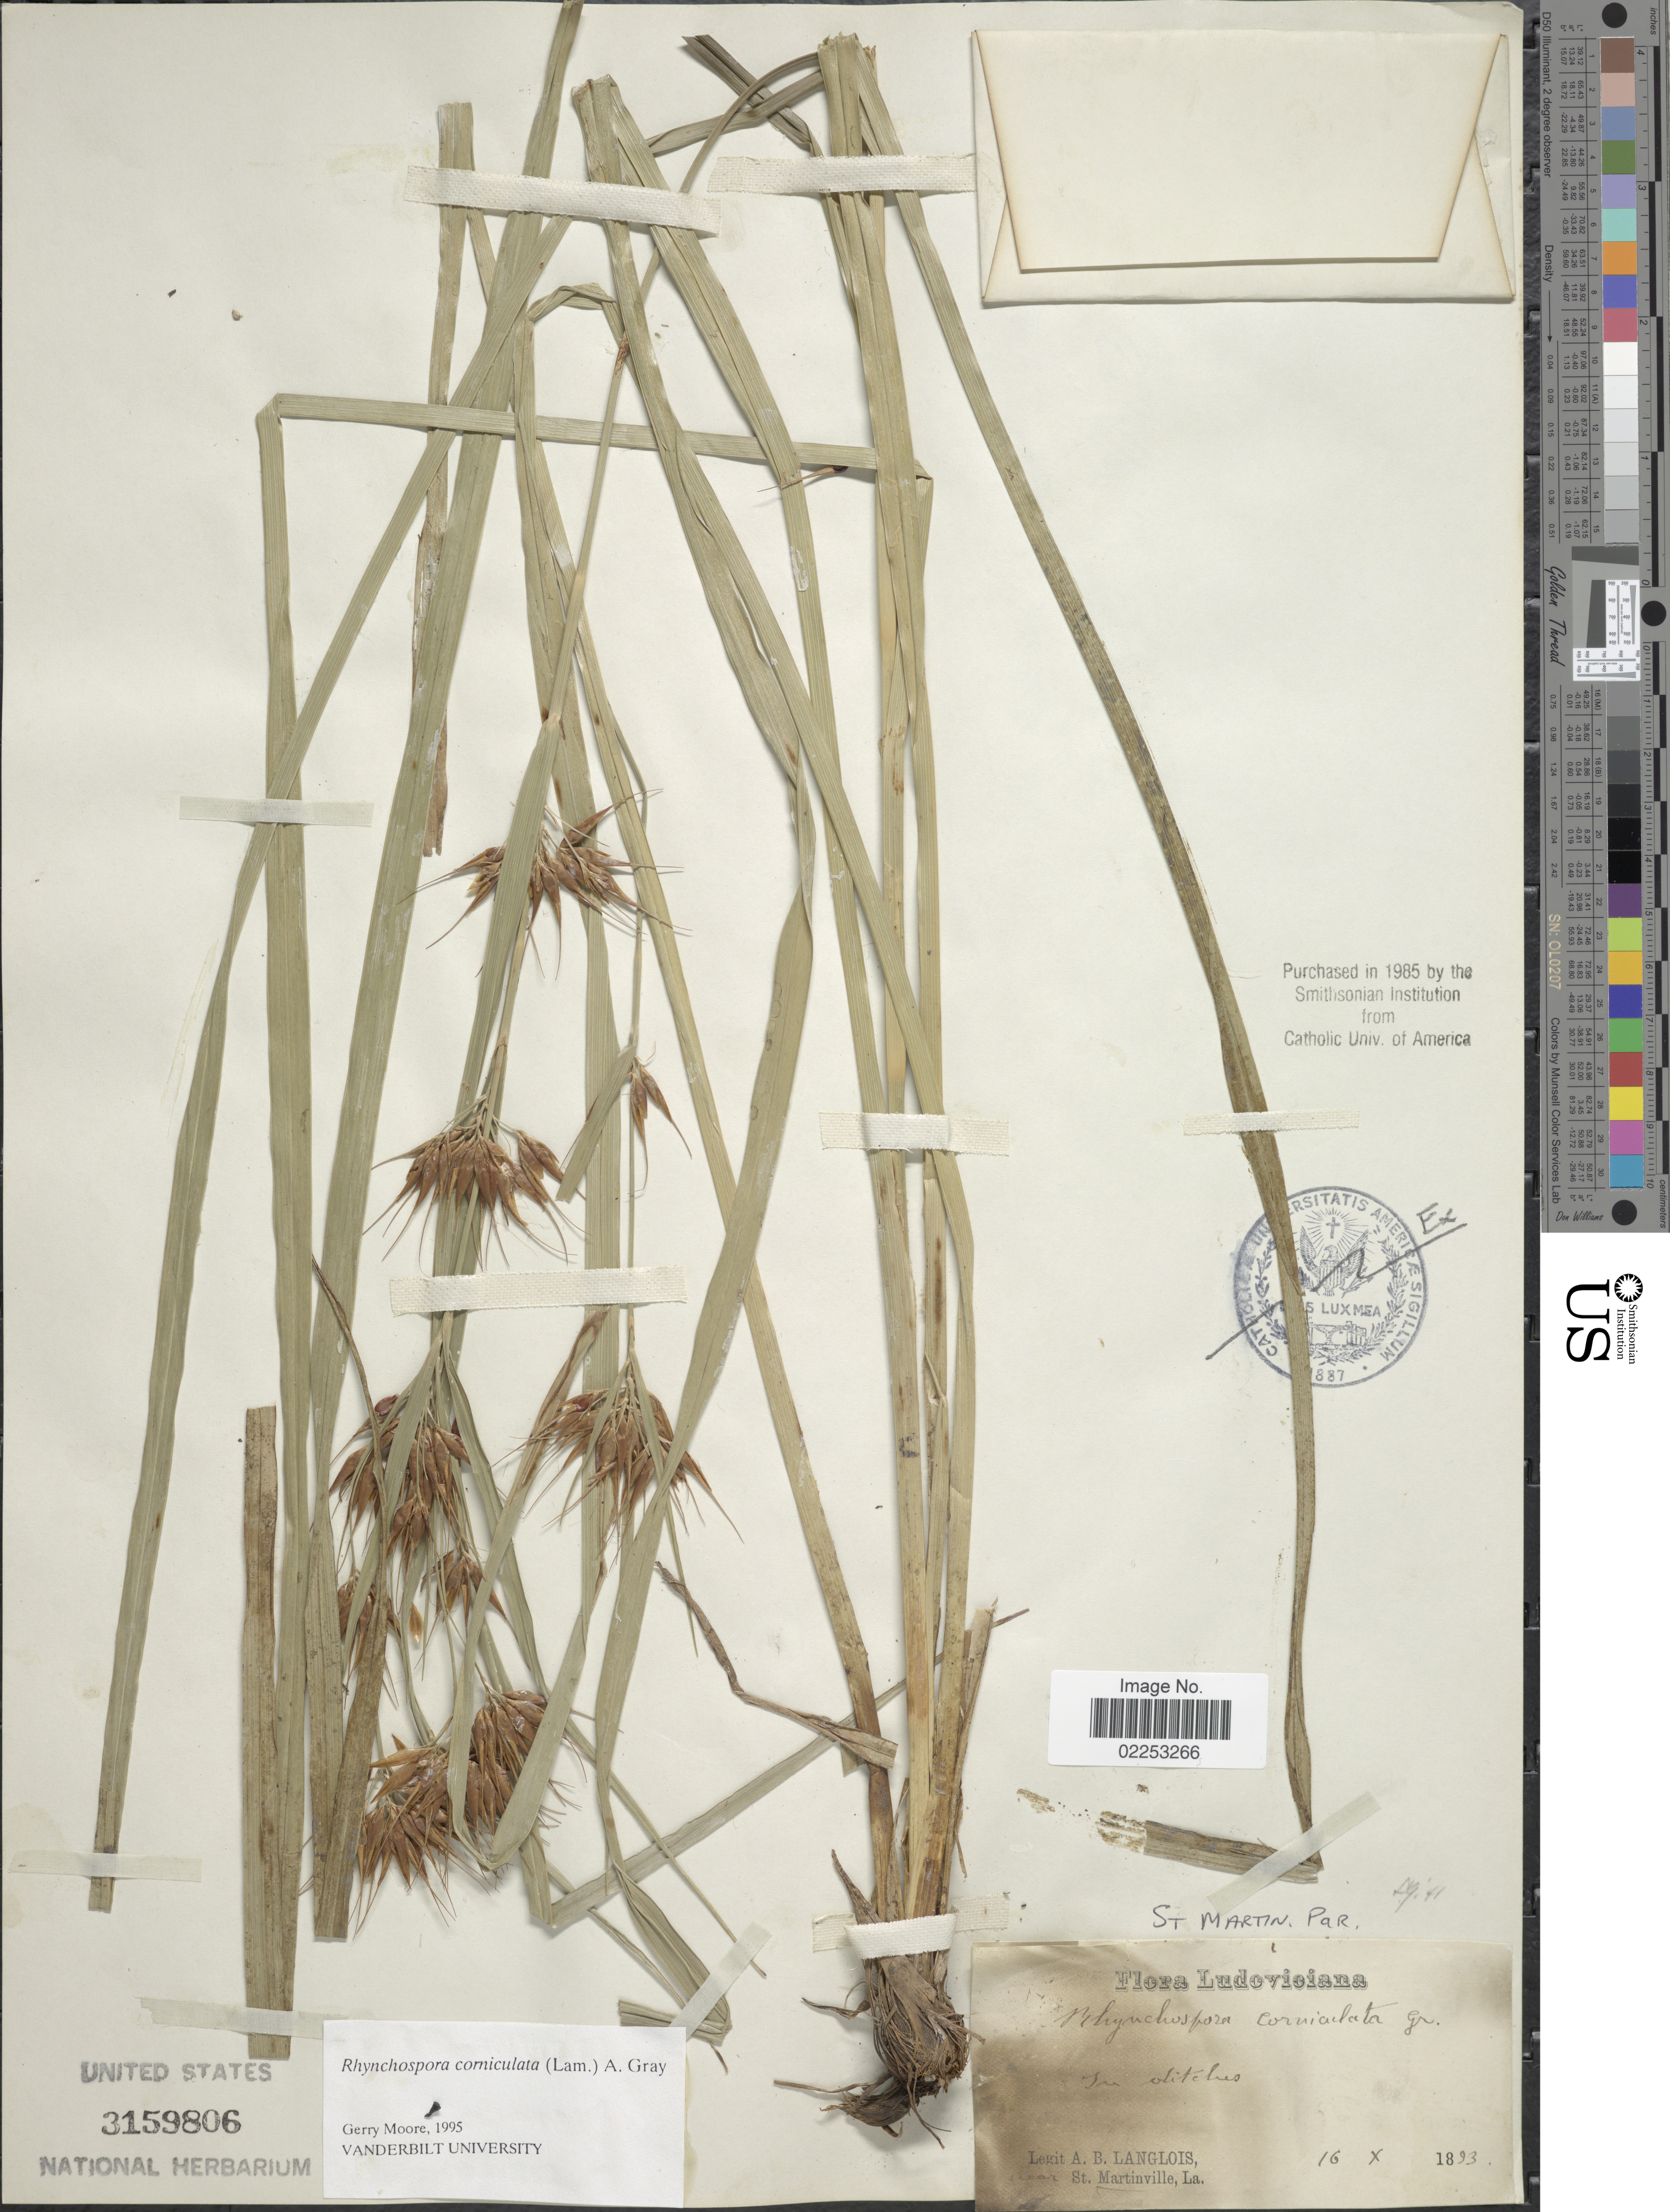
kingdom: Plantae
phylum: Tracheophyta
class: Liliopsida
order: Poales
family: Cyperaceae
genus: Rhynchospora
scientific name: Rhynchospora corniculata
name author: (Lam.) A. Gray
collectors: A. Langlois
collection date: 1893-10-16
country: United States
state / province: Louisiana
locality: Ludoviciana. near St. Martinsville. St. Martin Par.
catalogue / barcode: US 3159806